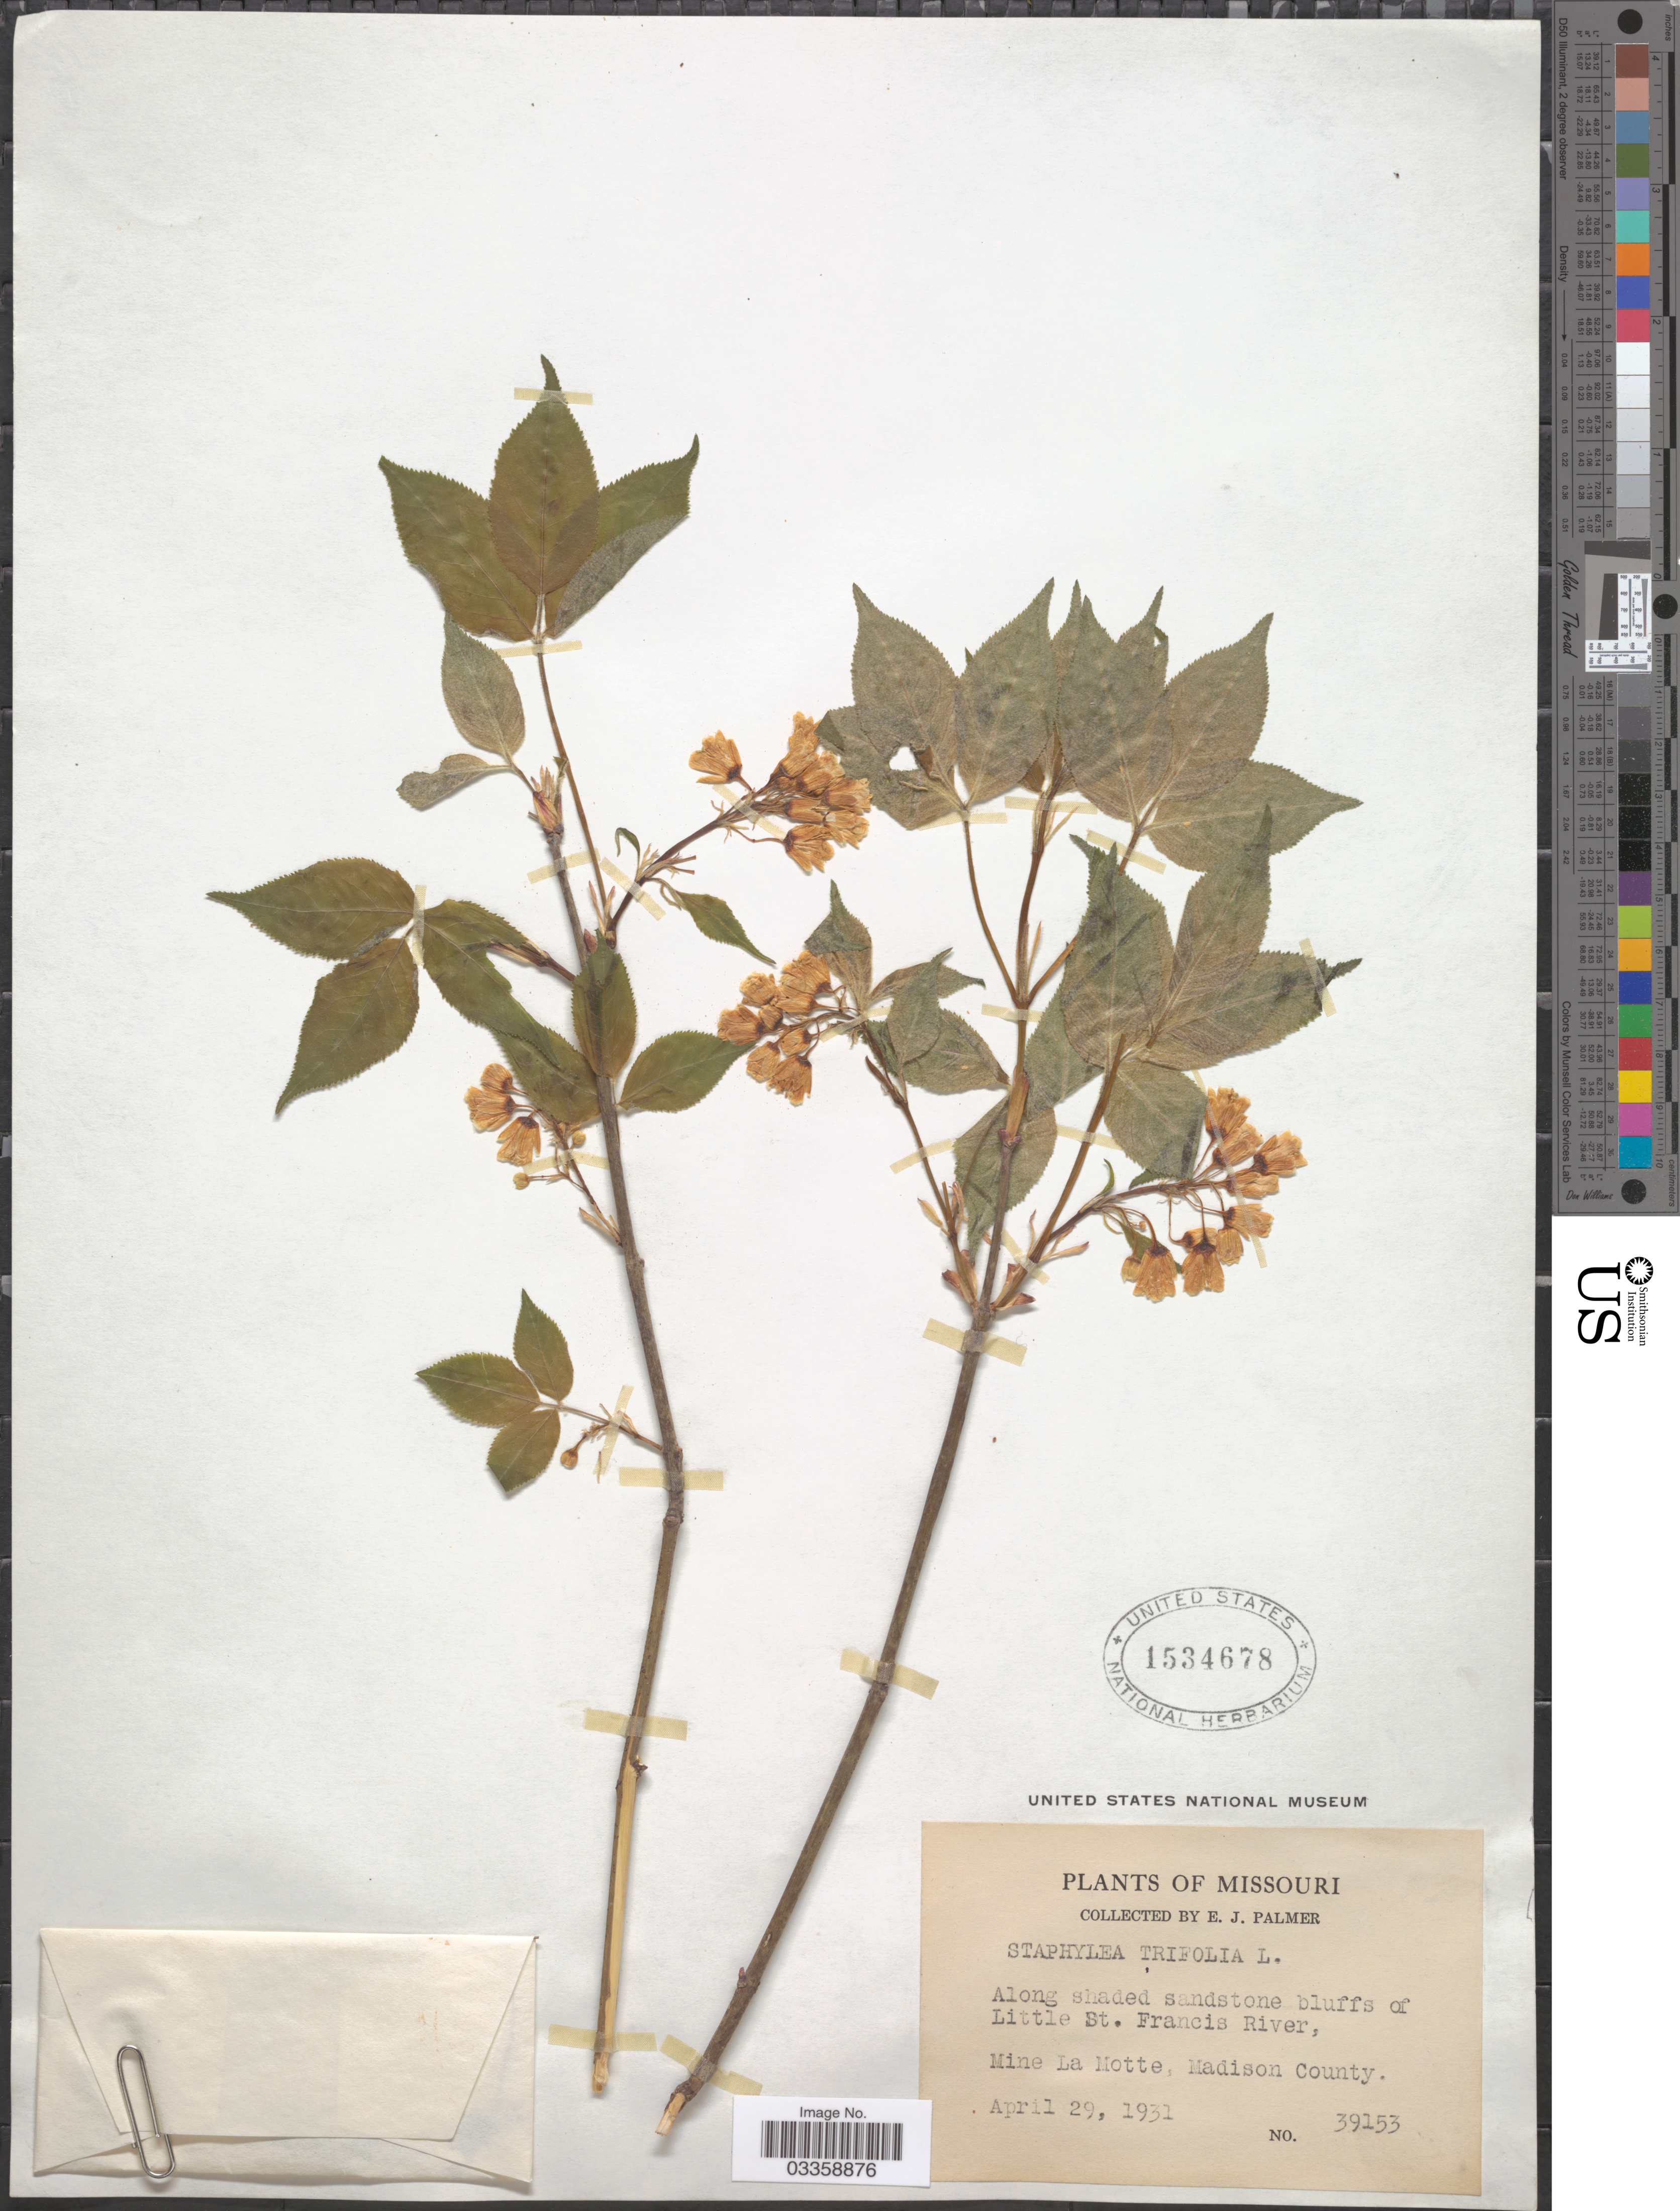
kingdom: Plantae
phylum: Tracheophyta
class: Magnoliopsida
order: Crossosomatales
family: Staphyleaceae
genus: Staphylea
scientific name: Staphylea trifolia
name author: L.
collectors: E. J. Palmer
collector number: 39153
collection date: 1931-04-29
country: United States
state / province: Missouri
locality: Along shaded sandstone bluffs of Little St. Francis River. Mine La Motte, Madison County.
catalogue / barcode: US 1534678